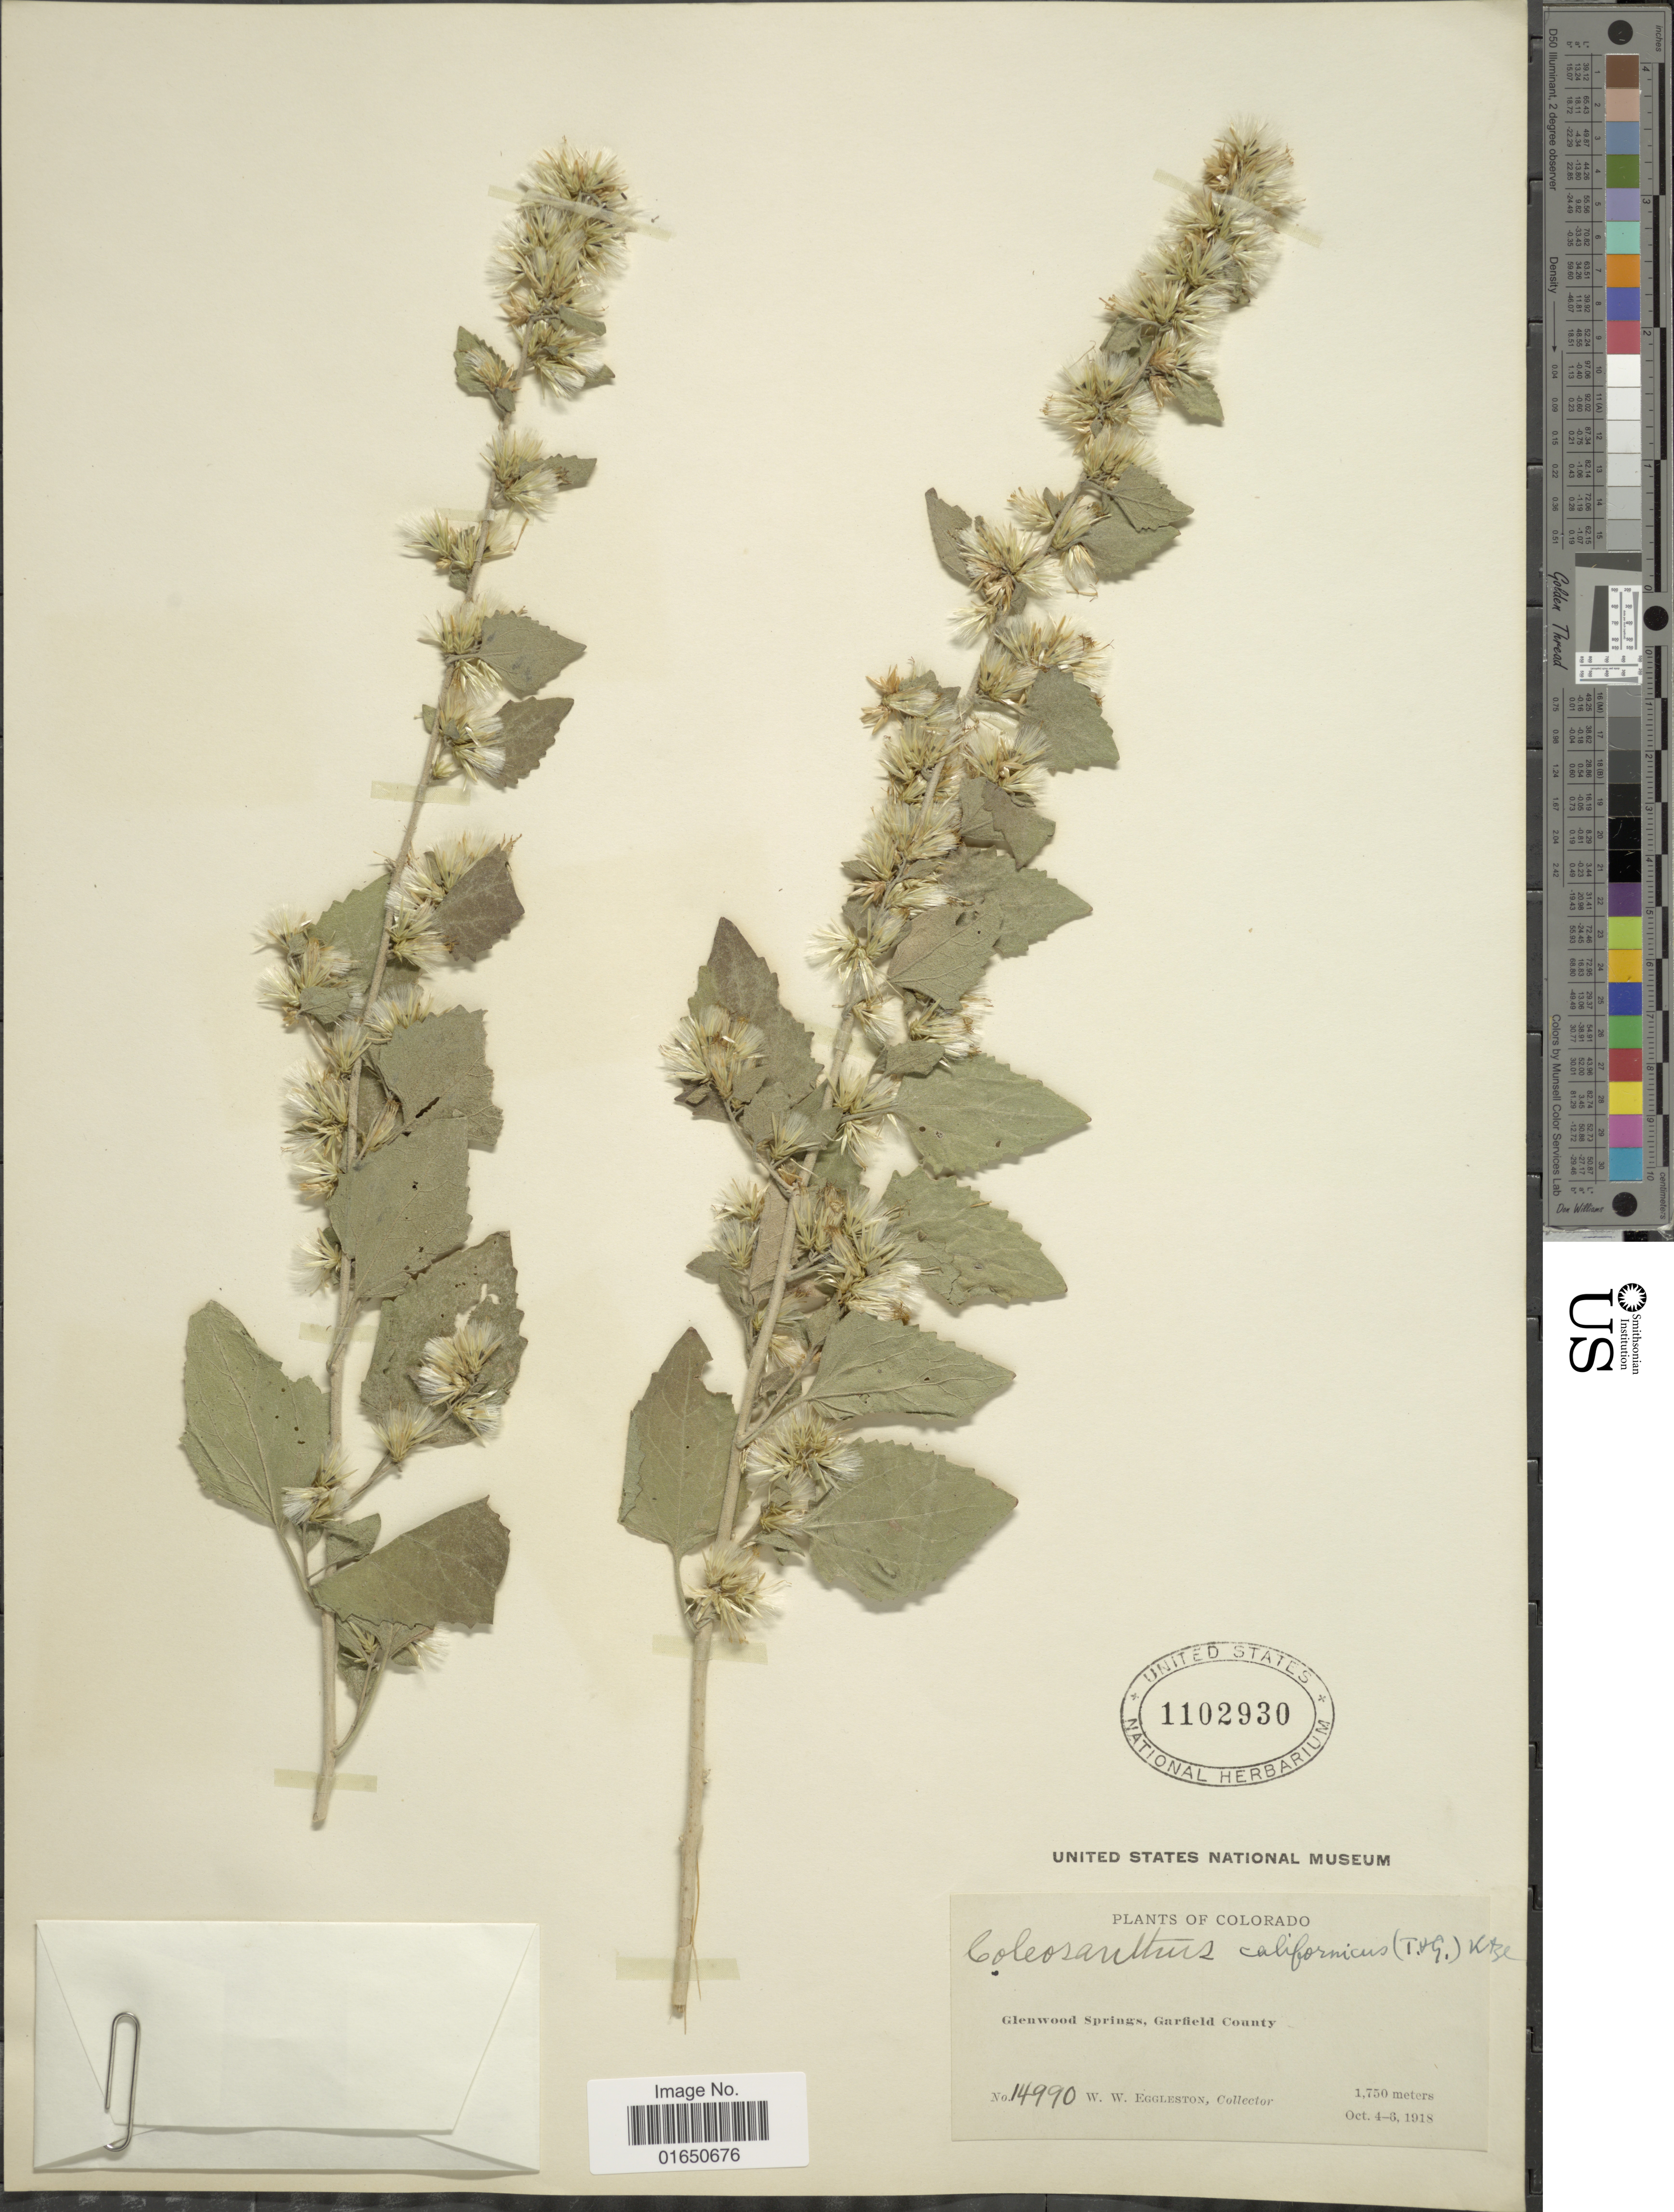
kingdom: Plantae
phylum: Tracheophyta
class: Magnoliopsida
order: Asterales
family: Asteraceae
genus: Brickellia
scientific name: Brickellia californica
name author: (Torr. & A. Gray) A. Gray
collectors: W. W. Eggleston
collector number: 14990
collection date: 1918-10-04/1918-10-06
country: United States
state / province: Colorado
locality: Glenwood Springs, Garfield County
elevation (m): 1750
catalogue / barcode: US 1102930